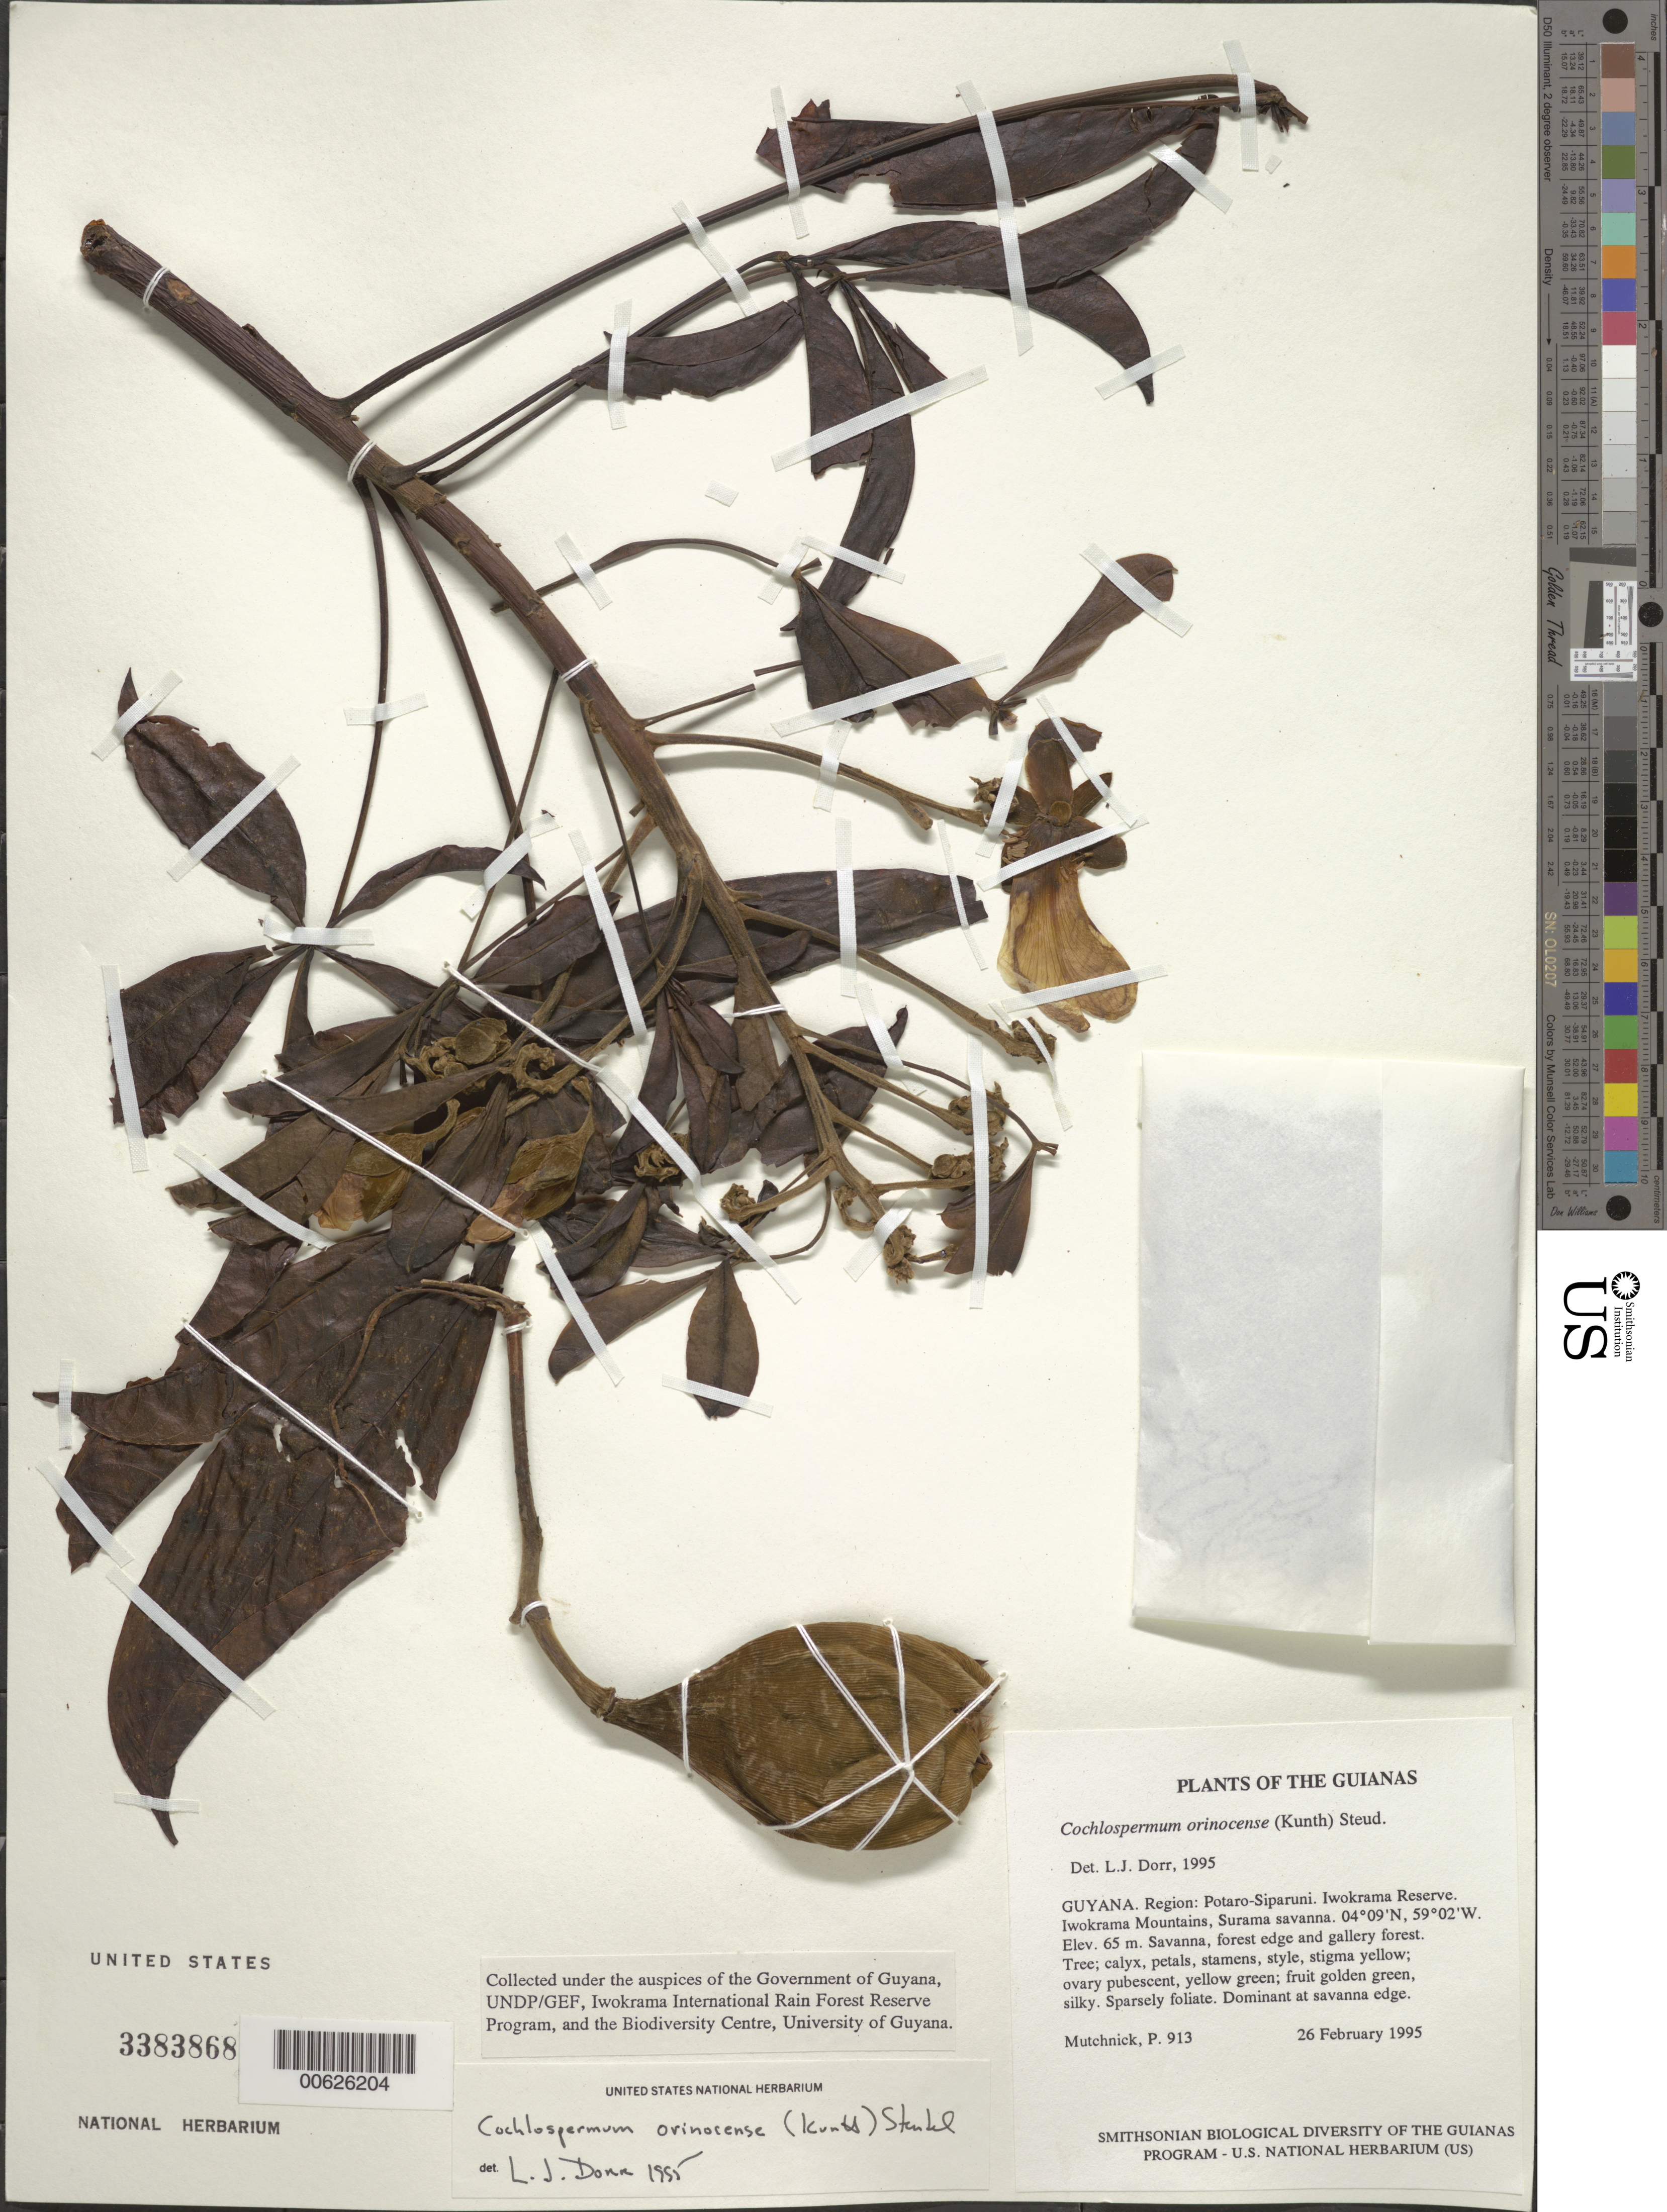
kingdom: Plantae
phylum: Tracheophyta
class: Magnoliopsida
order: Malvales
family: Cochlospermaceae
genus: Cochlospermum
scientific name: Cochlospermum orinocense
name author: (Kunth) Steud.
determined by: Dorr, L. J., (BOT), Smithsonian Institution - National Museum of Natural History (UNITED STATES)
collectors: P. Mutchnick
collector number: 913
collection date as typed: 26 February 1995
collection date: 1995-02-26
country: Guyana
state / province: Potaro-Siparuni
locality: Iwokrama Reserve. Iwokrama Mountains, Surama savanna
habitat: Savanna, forest edge and gallery forest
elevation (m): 65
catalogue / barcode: US 3383868